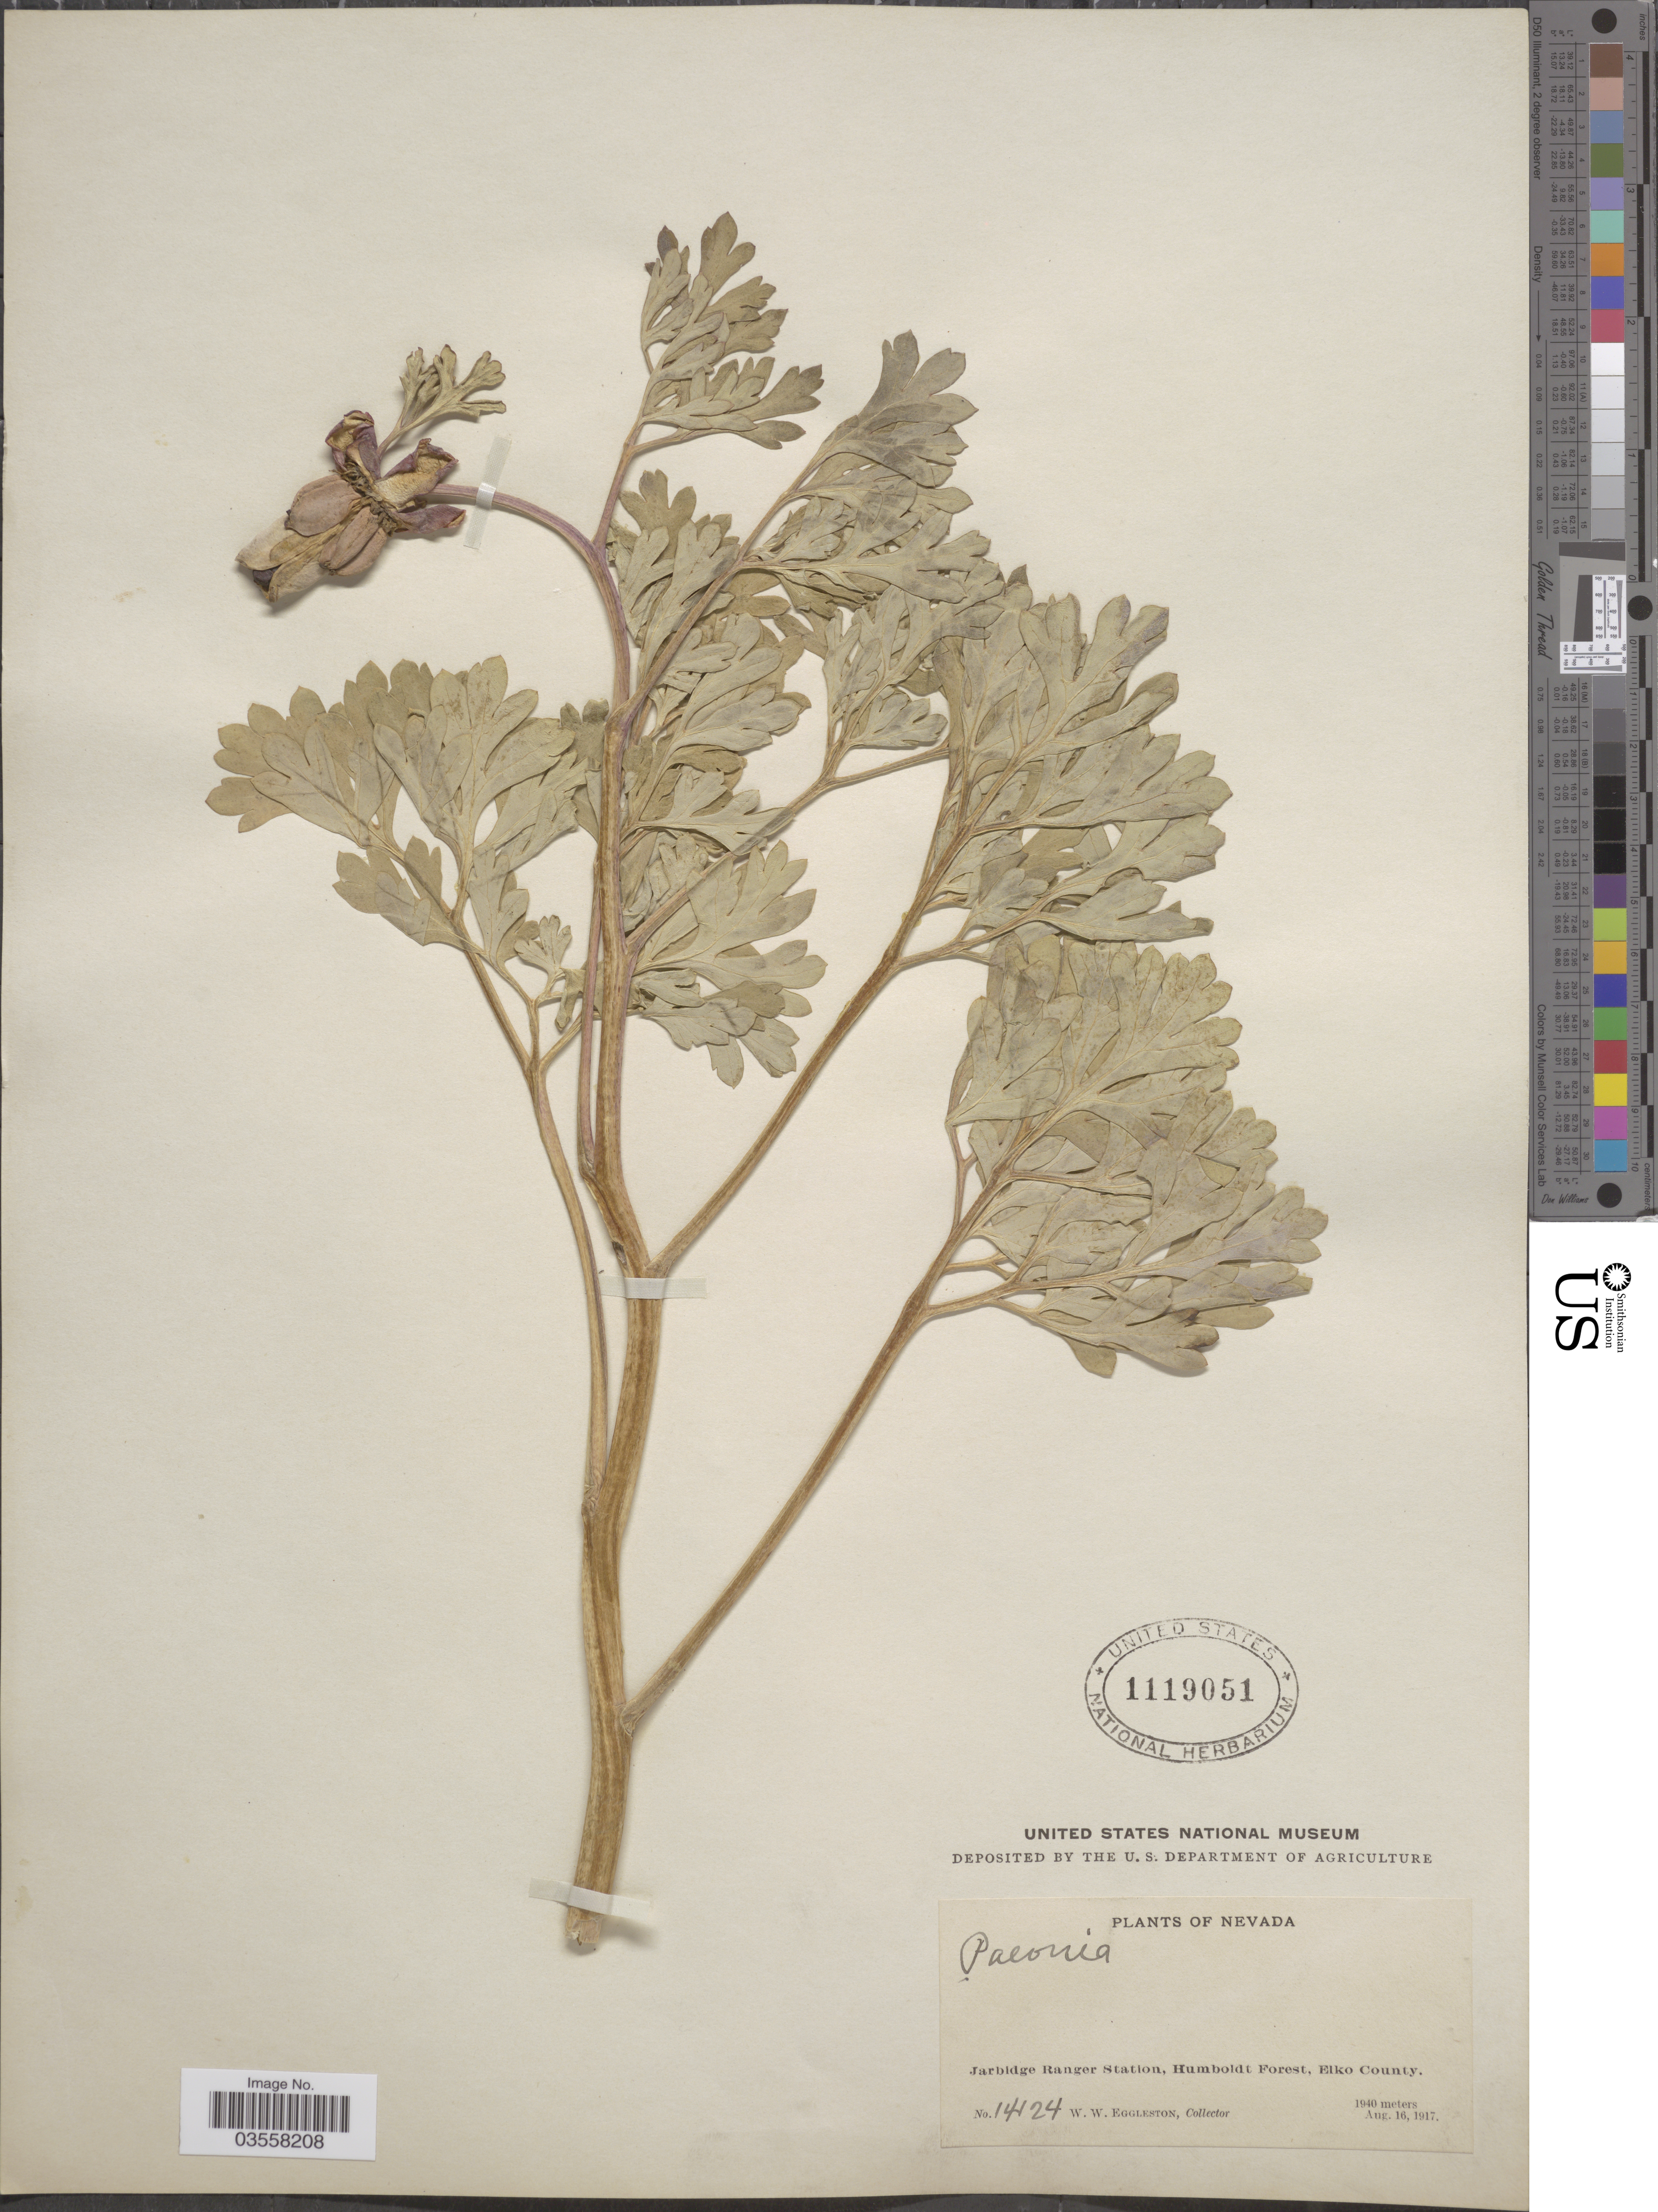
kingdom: Plantae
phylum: Tracheophyta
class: Magnoliopsida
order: Saxifragales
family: Paeoniaceae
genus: Paeonia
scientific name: Paeonia brownii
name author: Douglas ex Hook.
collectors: W. W. Eggleston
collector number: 14124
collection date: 1917-08-16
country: United States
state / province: Nevada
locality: Jarbridge Ranger Station, Humboldt Forest, Elko County.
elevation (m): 1940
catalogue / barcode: US 1119051